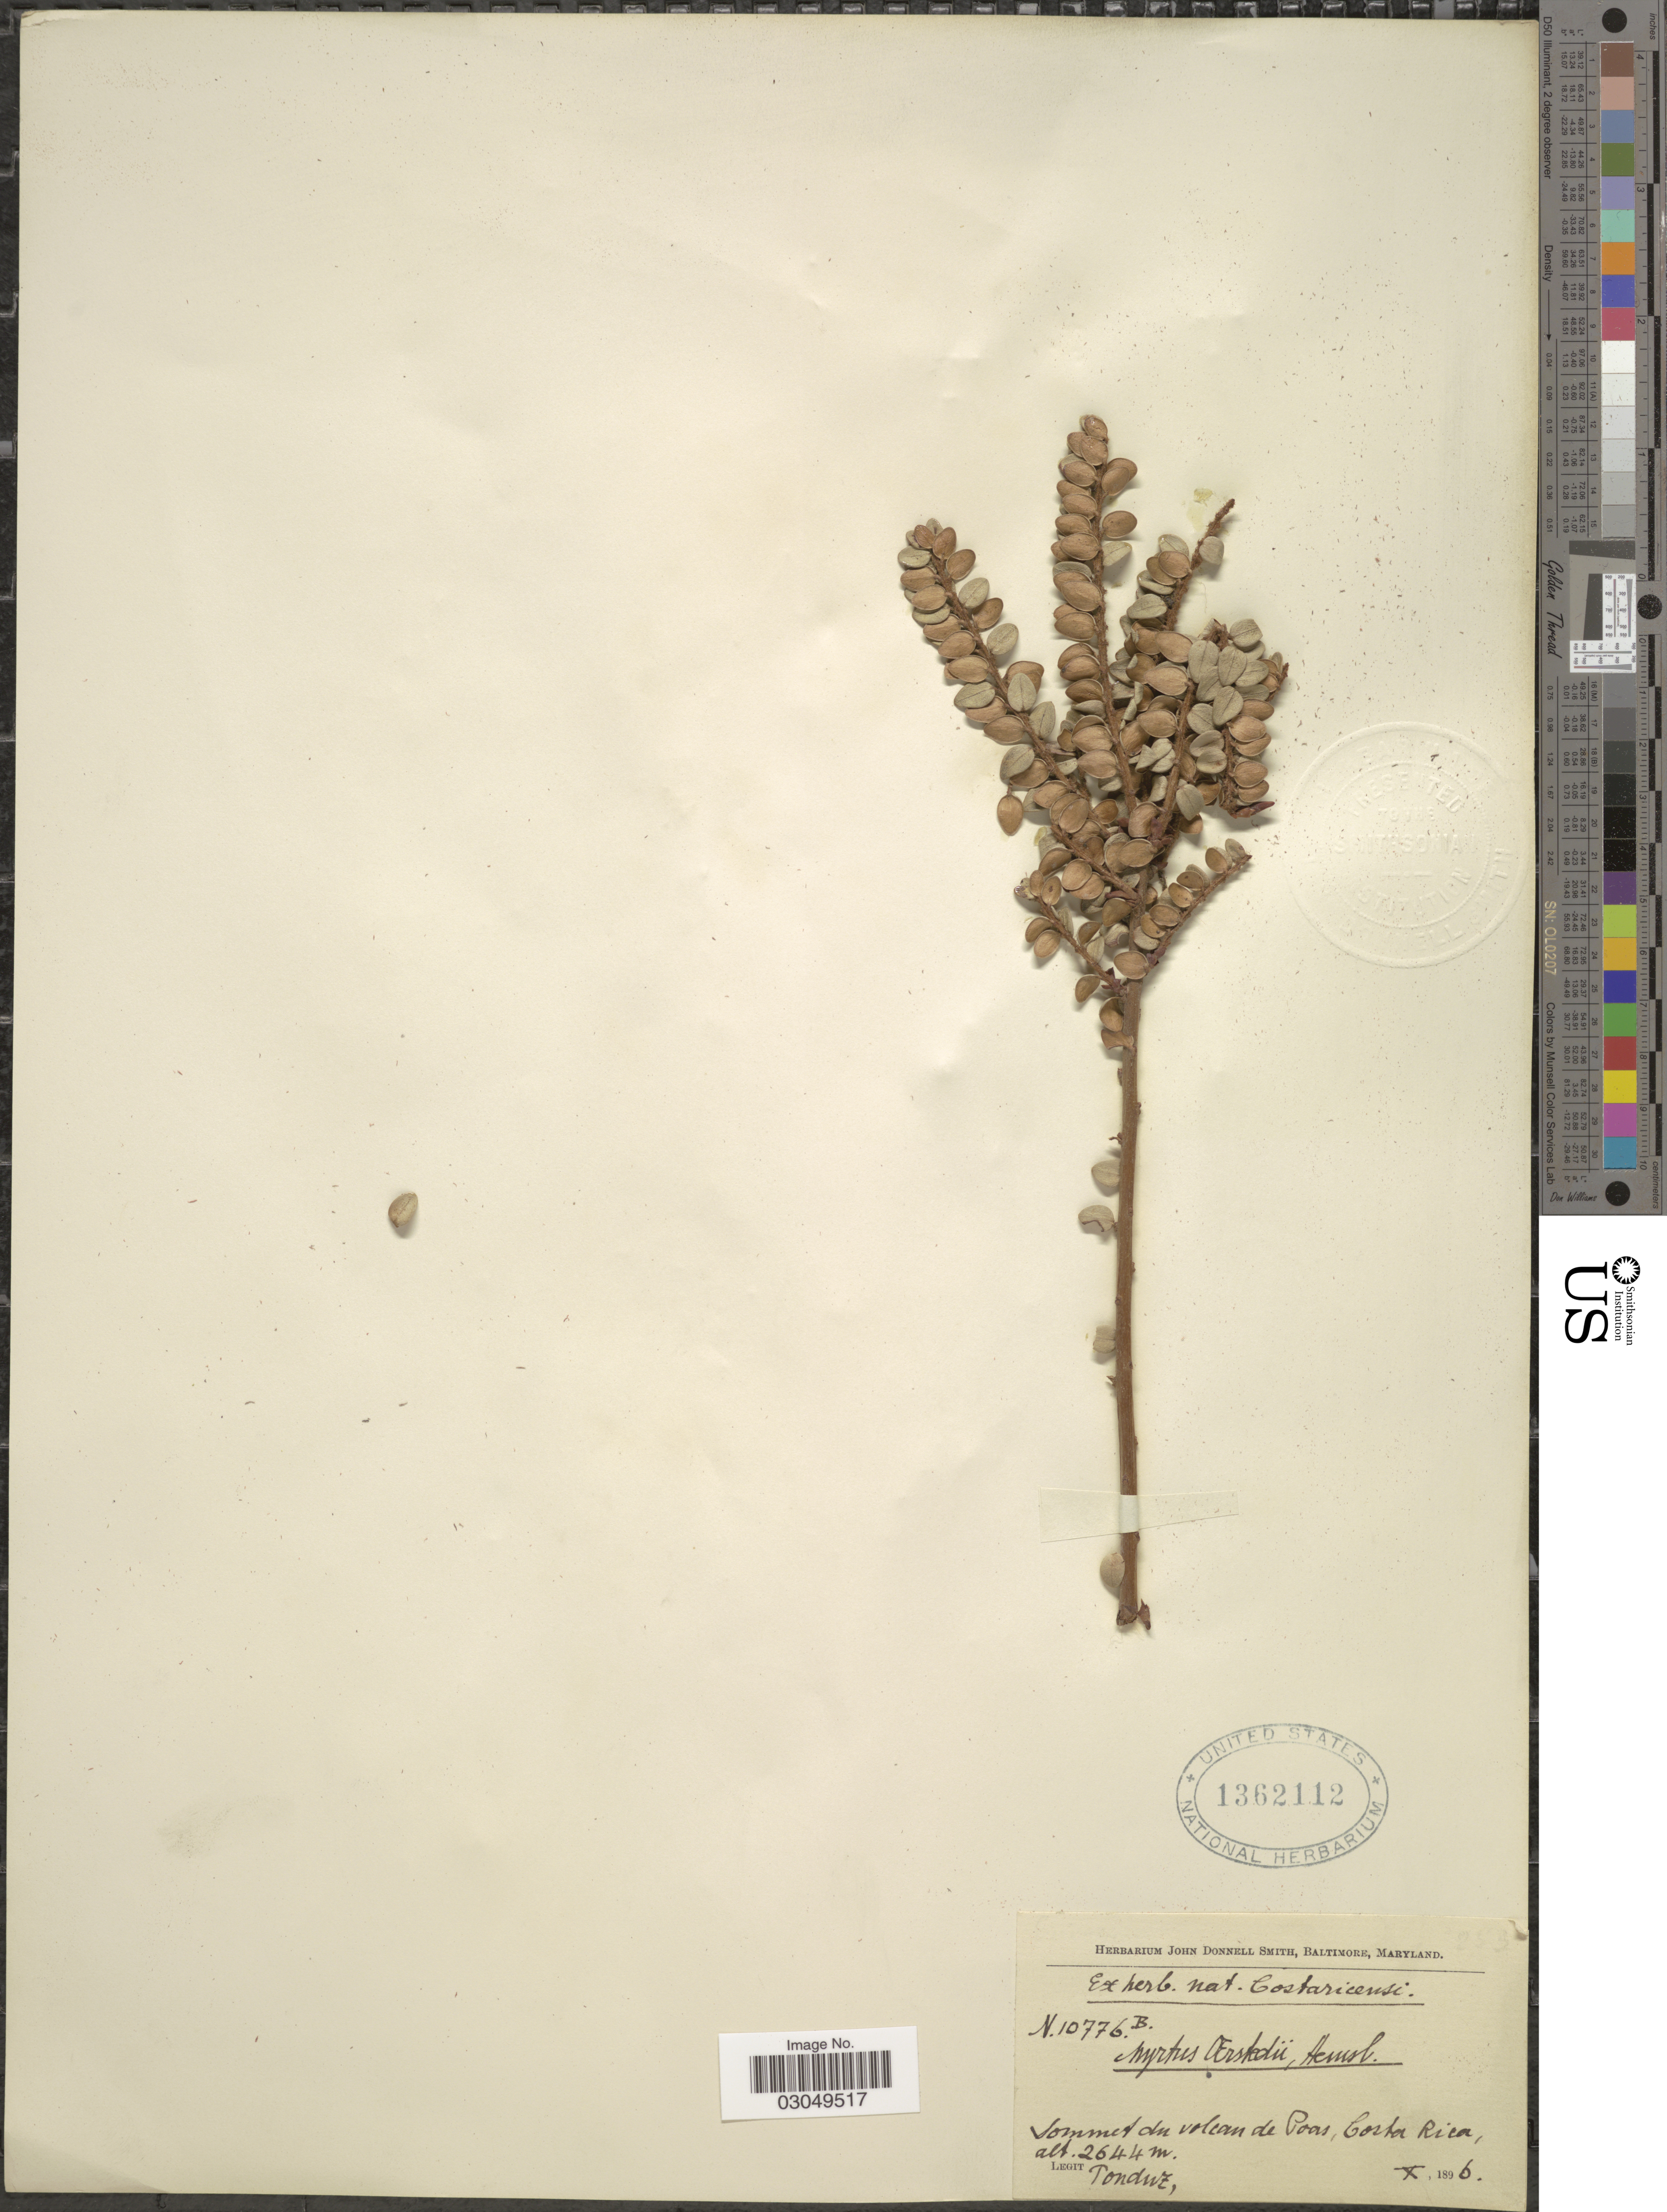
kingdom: Plantae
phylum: Tracheophyta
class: Magnoliopsida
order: Myrtales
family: Myrtaceae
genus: Ugni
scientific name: Ugni myricoides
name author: (Kunth) O. Berg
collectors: Tonduz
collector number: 10776B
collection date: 1896-10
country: Costa Rica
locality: Sommet du volcan de Poas.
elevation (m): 2644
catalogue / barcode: US 1362112